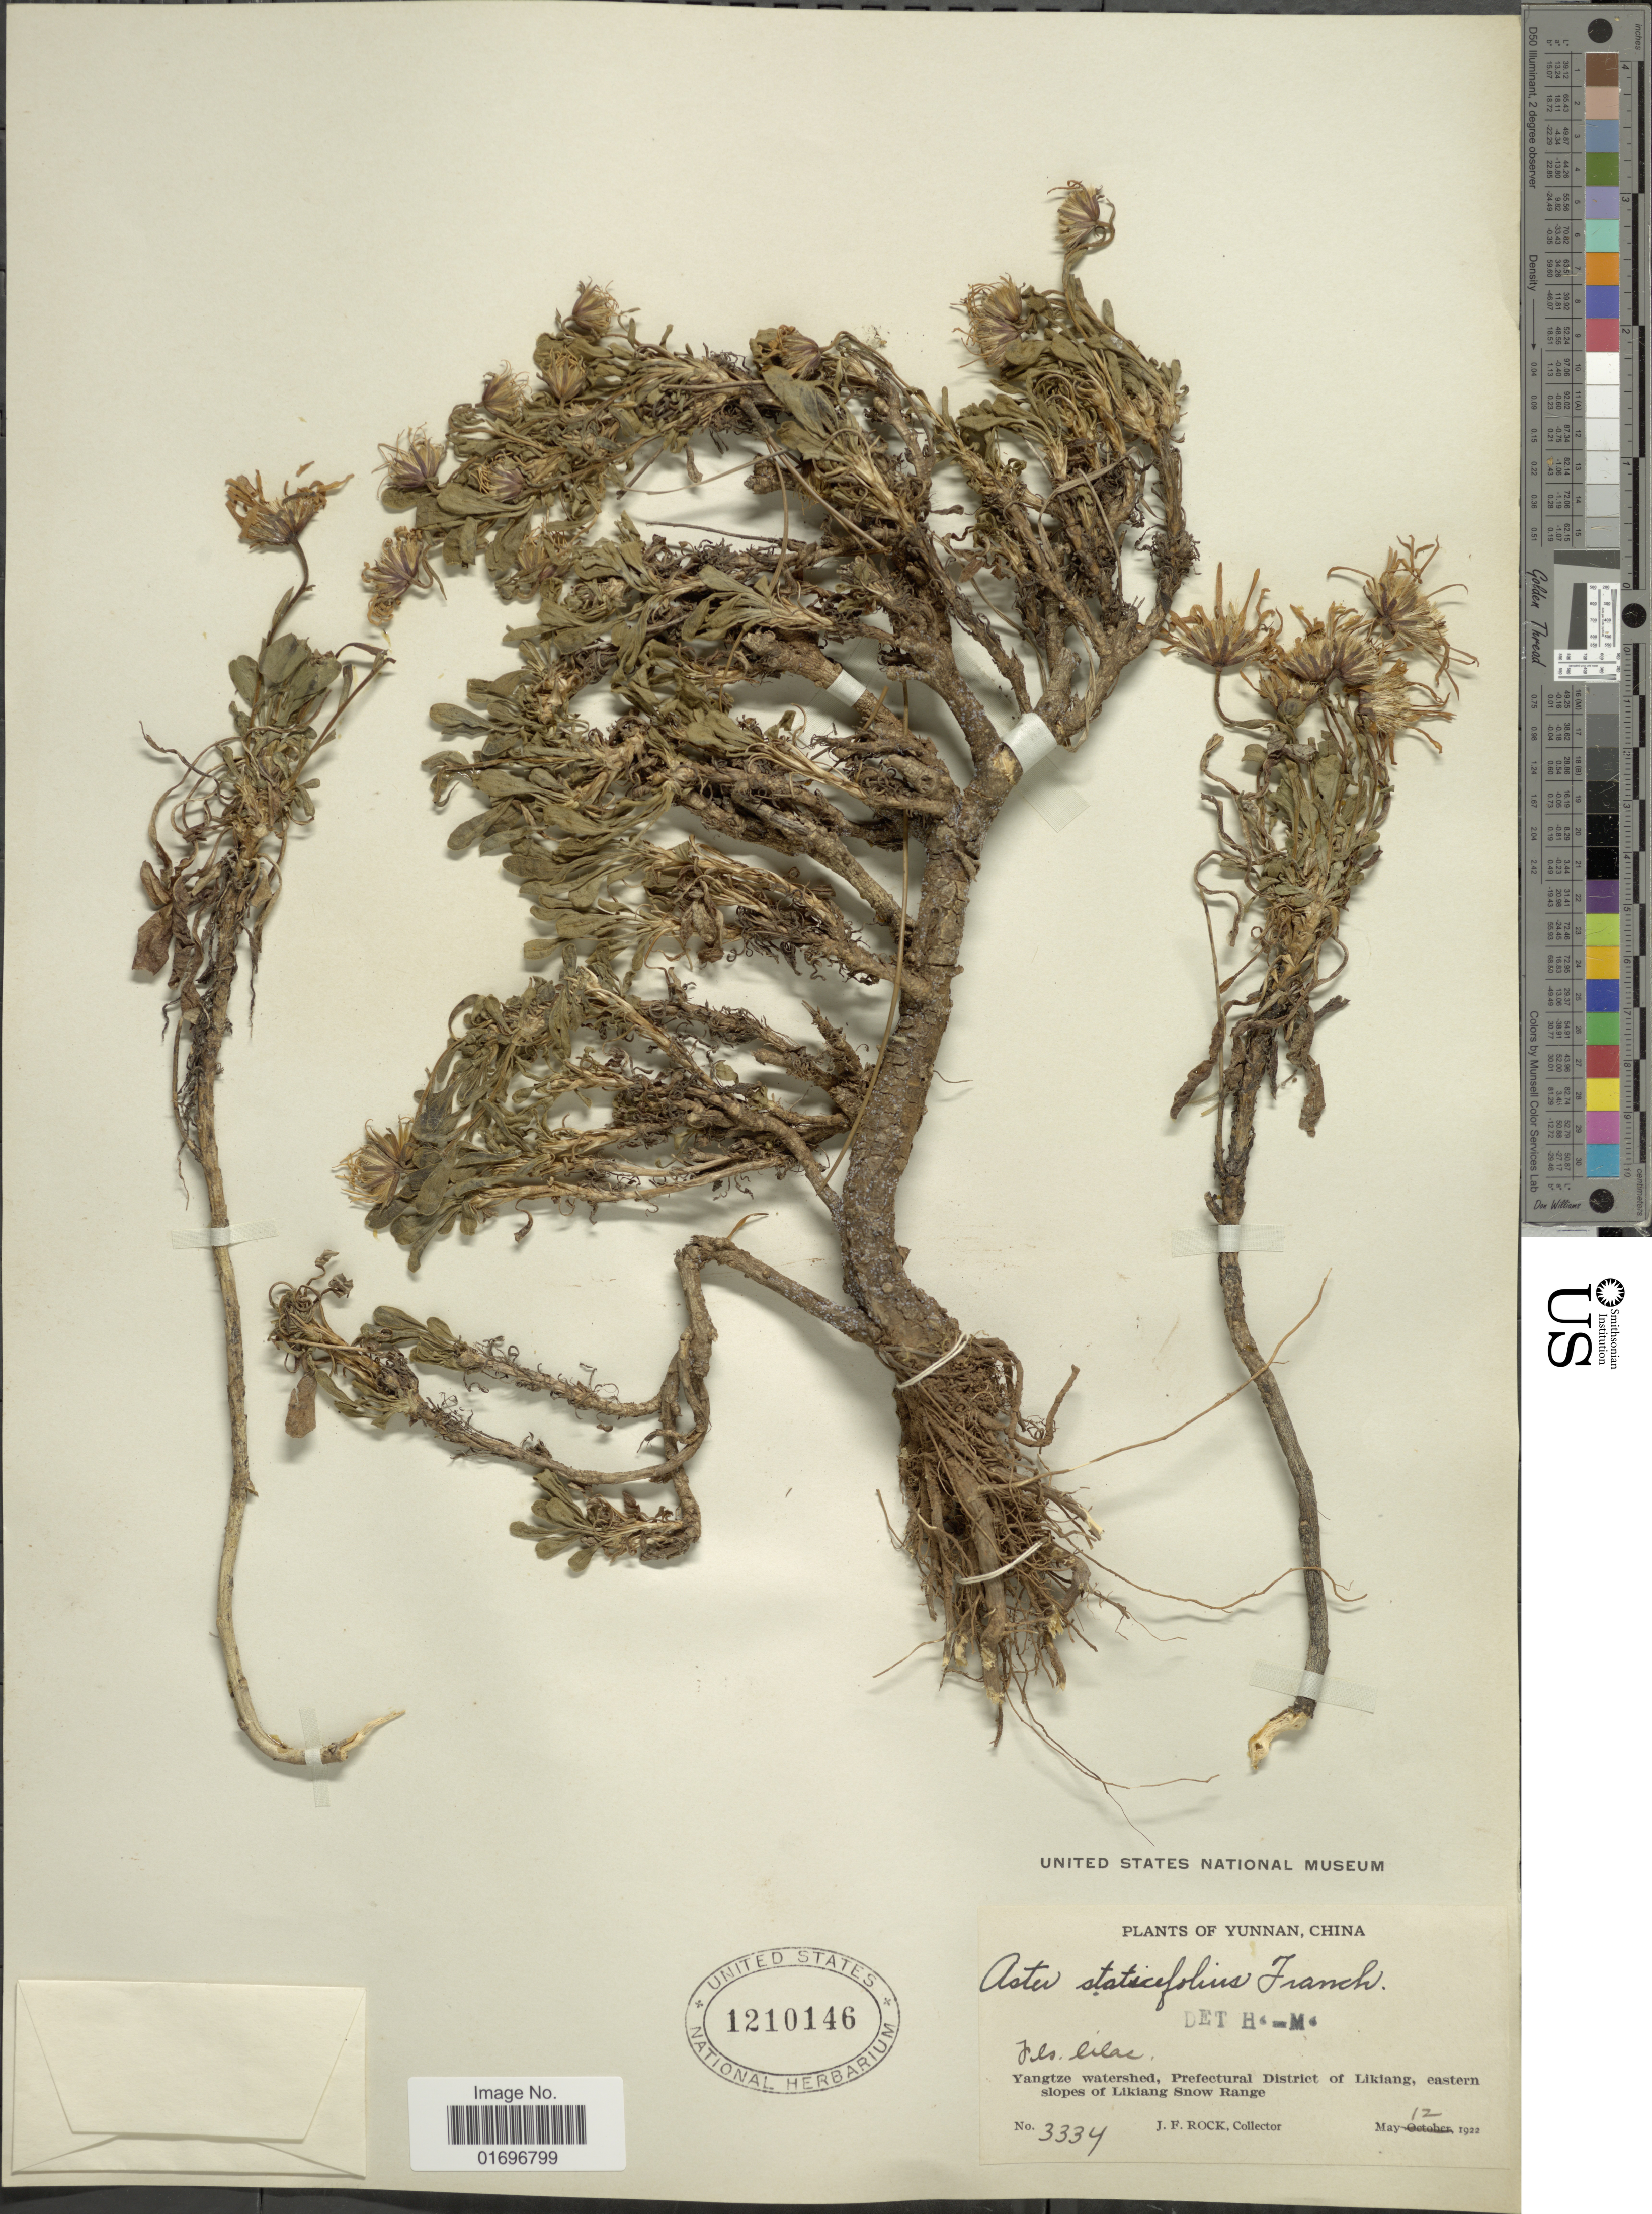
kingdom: Plantae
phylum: Tracheophyta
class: Magnoliopsida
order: Asterales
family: Asteraceae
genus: Aster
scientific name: Aster staticifolius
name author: Franch.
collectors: J. Rock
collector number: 3334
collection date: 1922-05-12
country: China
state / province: Yunnan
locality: Yunnan, China. Yangtze watershed, Prefectural District of Likiang, eastern slopes of Likiang Snow Range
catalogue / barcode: US 1210146